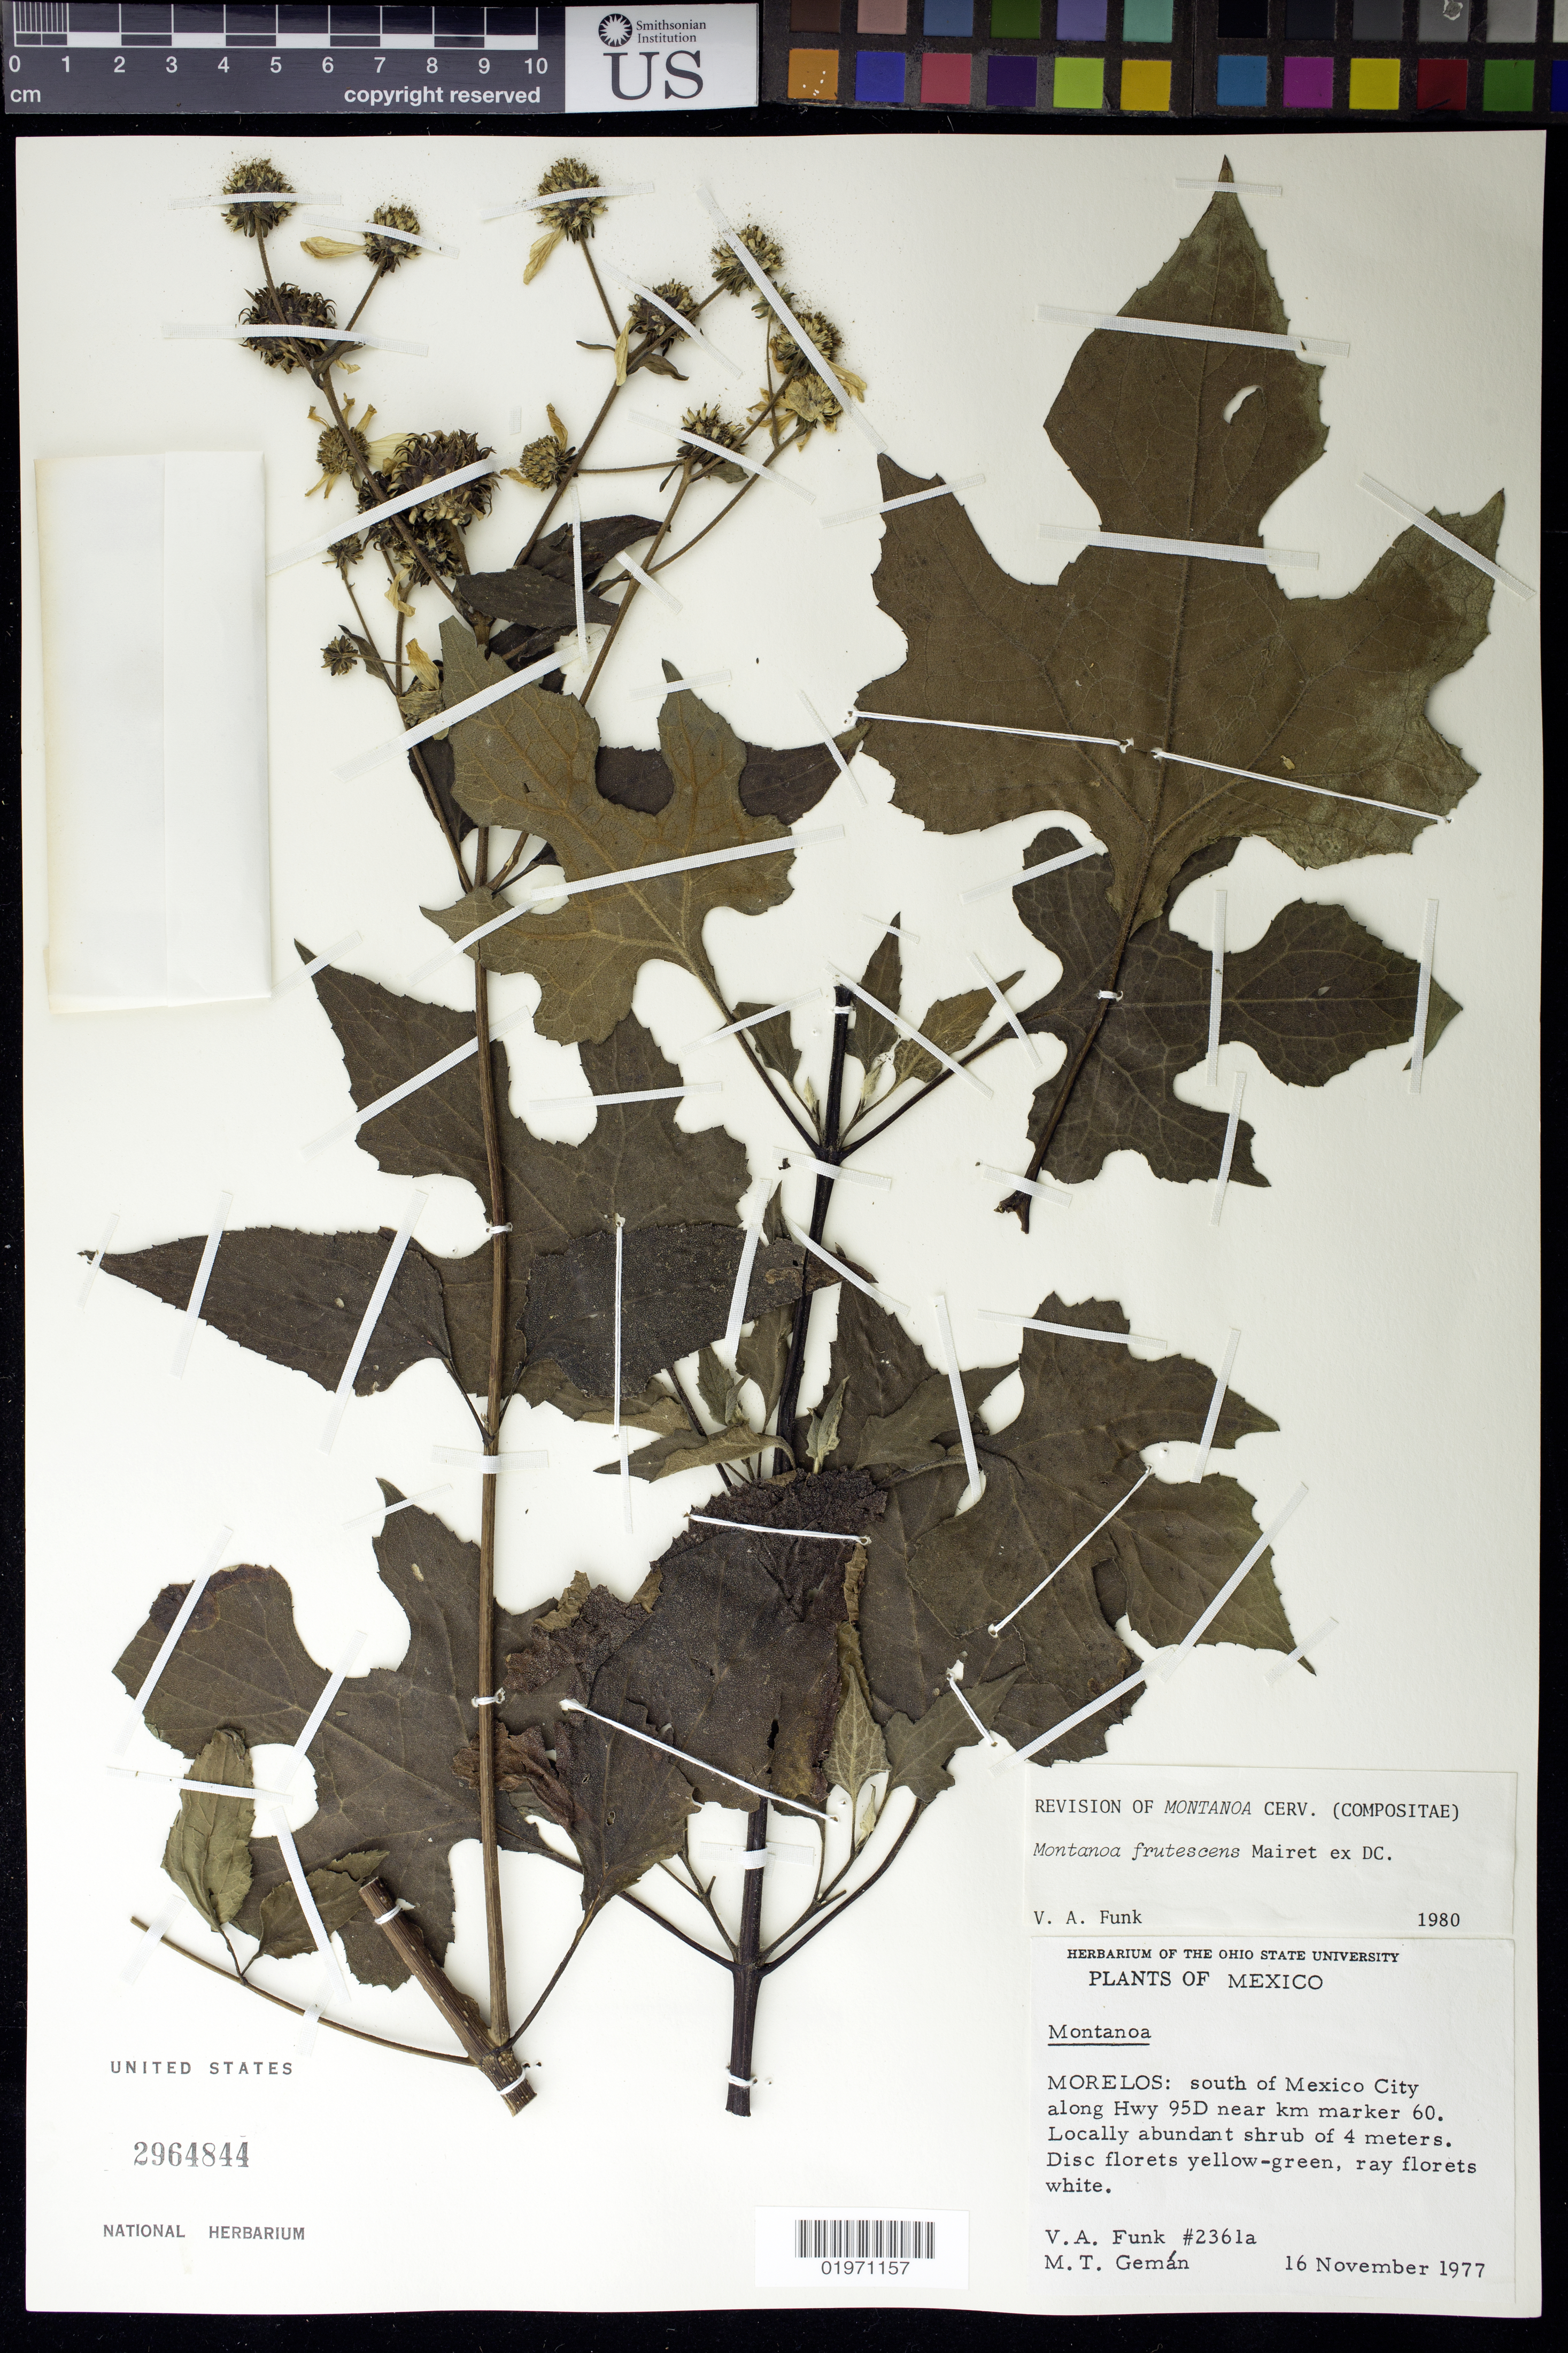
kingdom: Plantae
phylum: Tracheophyta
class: Magnoliopsida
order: Asterales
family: Asteraceae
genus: Montanoa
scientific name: Montanoa frutescens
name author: Mairet ex DC.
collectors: V. Funk & M. T. Germán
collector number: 2361 A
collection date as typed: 16 Nov 1977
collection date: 1977-11-16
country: Mexico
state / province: Morelos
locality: South of Mexico City along Hwy 95D near km marker 74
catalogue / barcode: US 2964844